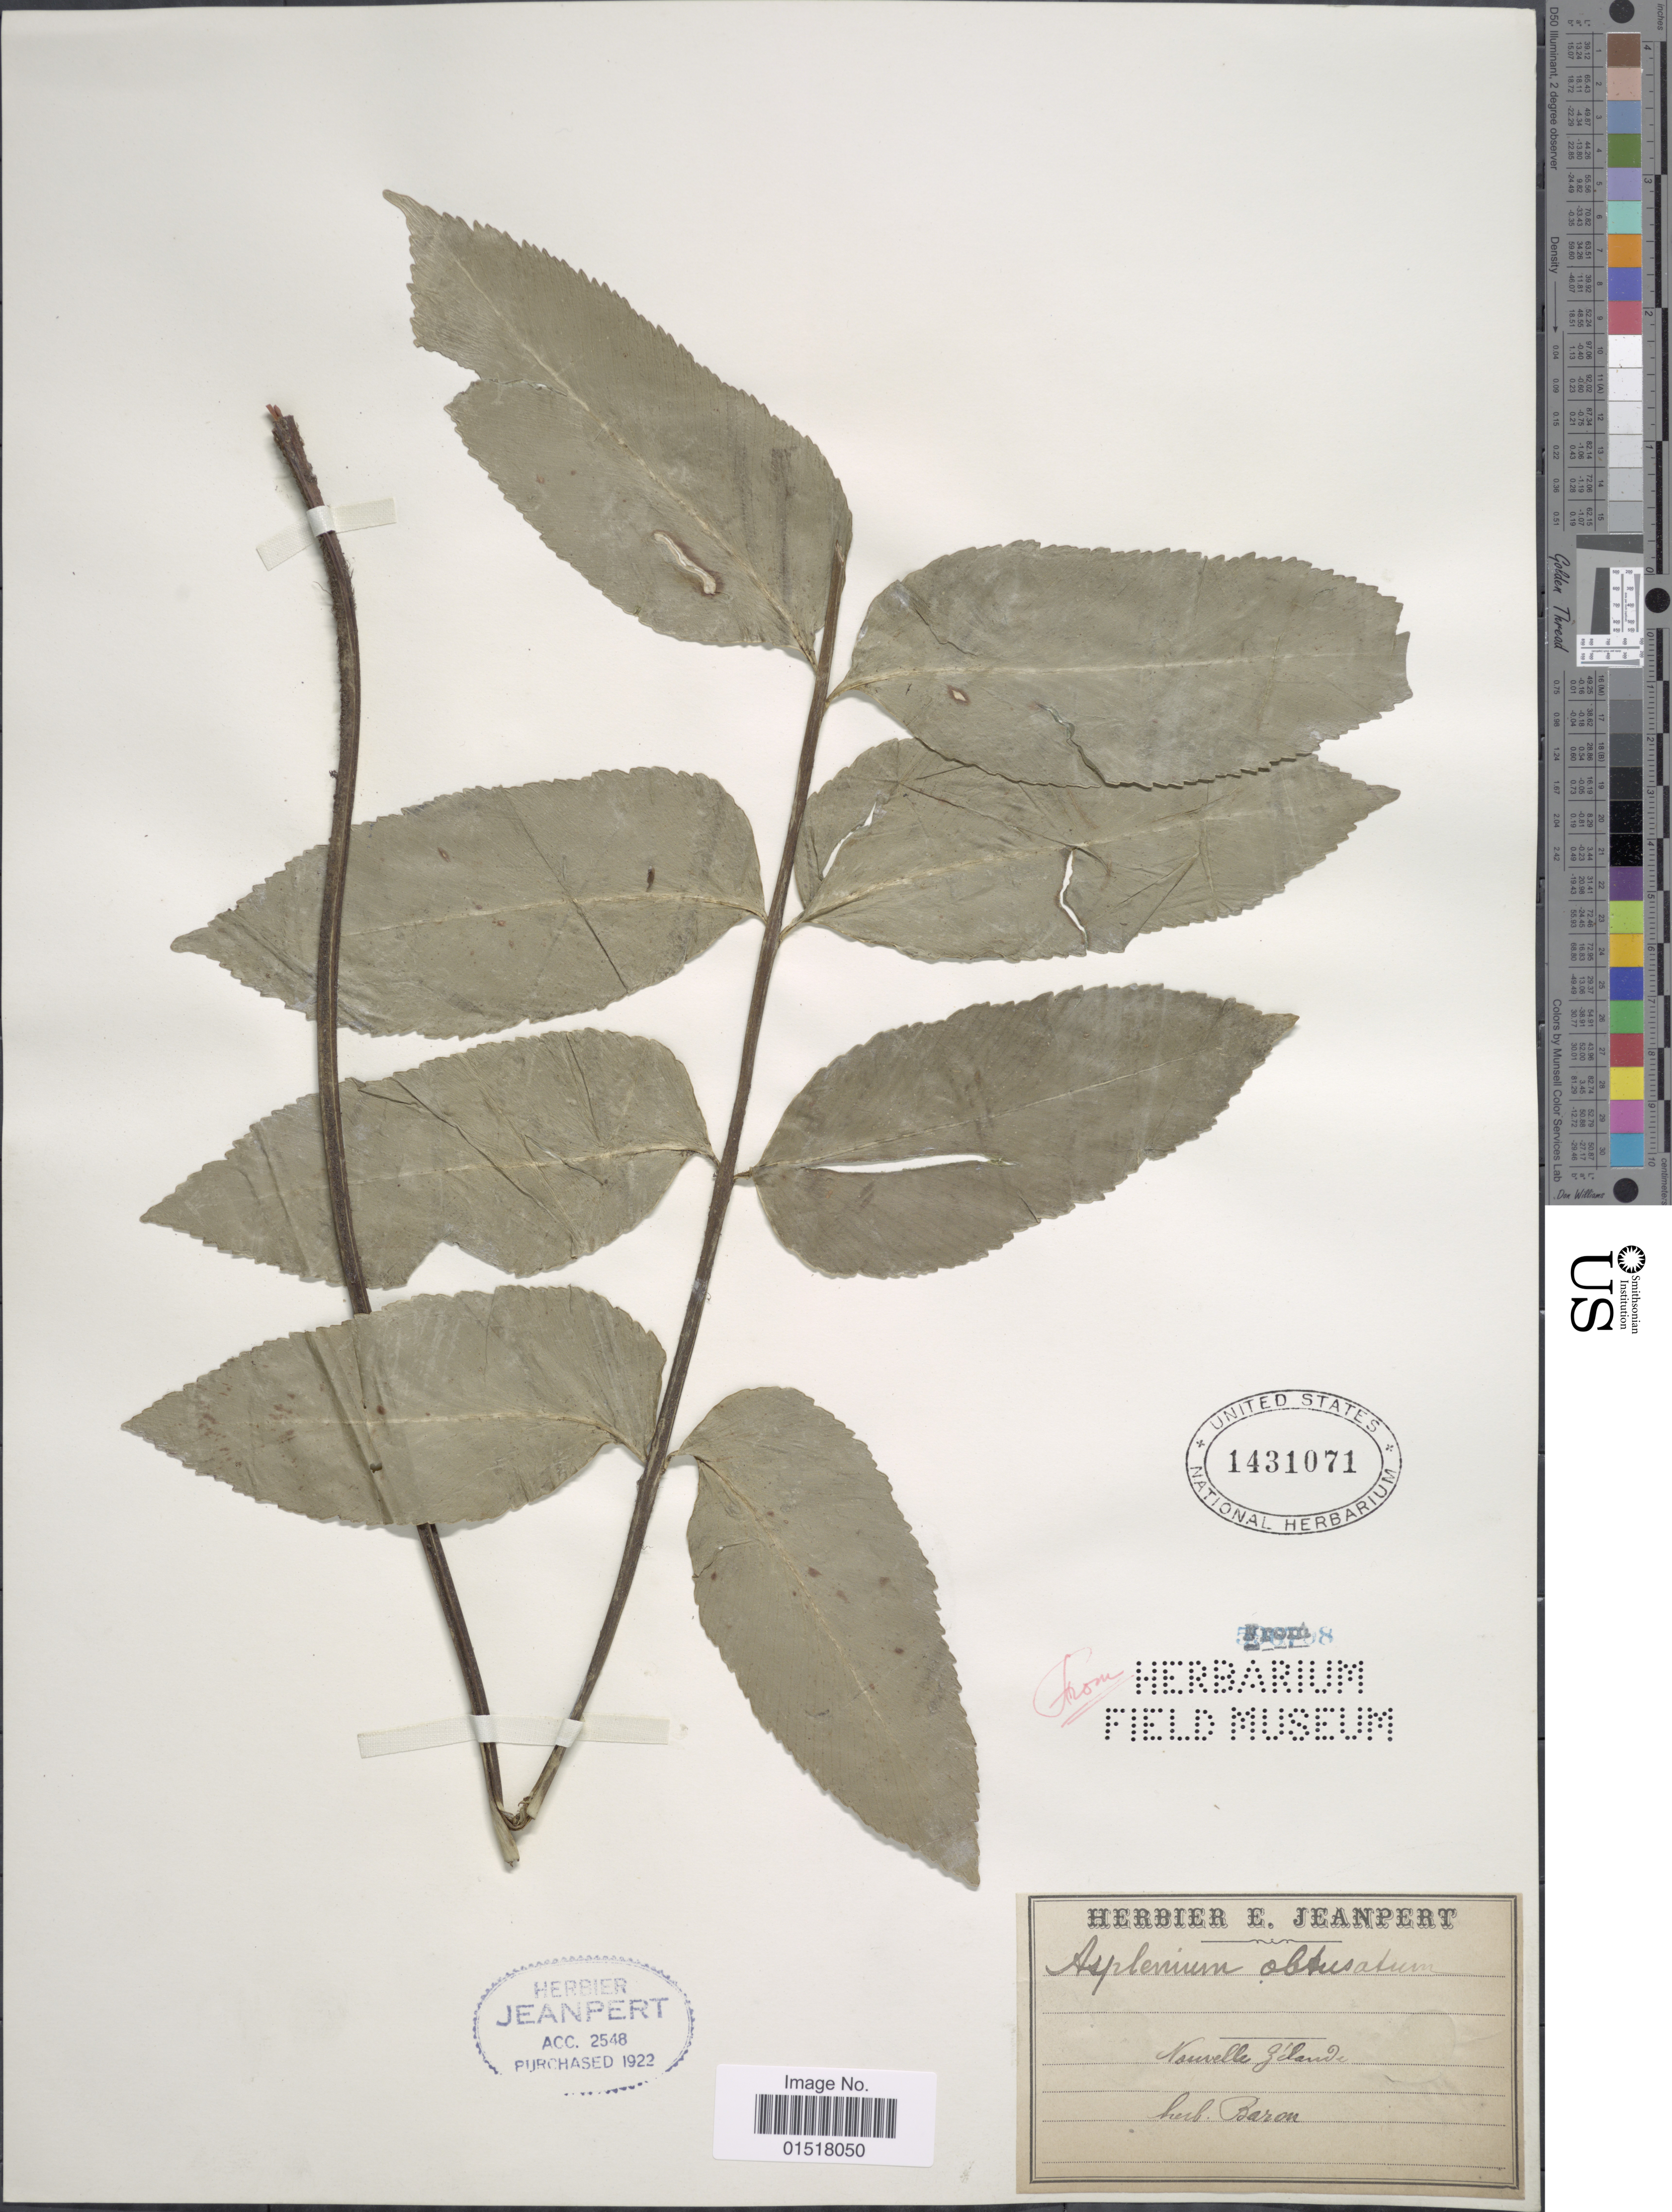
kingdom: Plantae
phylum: Tracheophyta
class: Polypodiopsida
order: Polypodiales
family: Aspleniaceae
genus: Asplenium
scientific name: Asplenium oblongifolium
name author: Colenso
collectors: ex herb. Baron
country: New Zealand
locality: Nouvelle Zélande.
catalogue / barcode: US 1431071